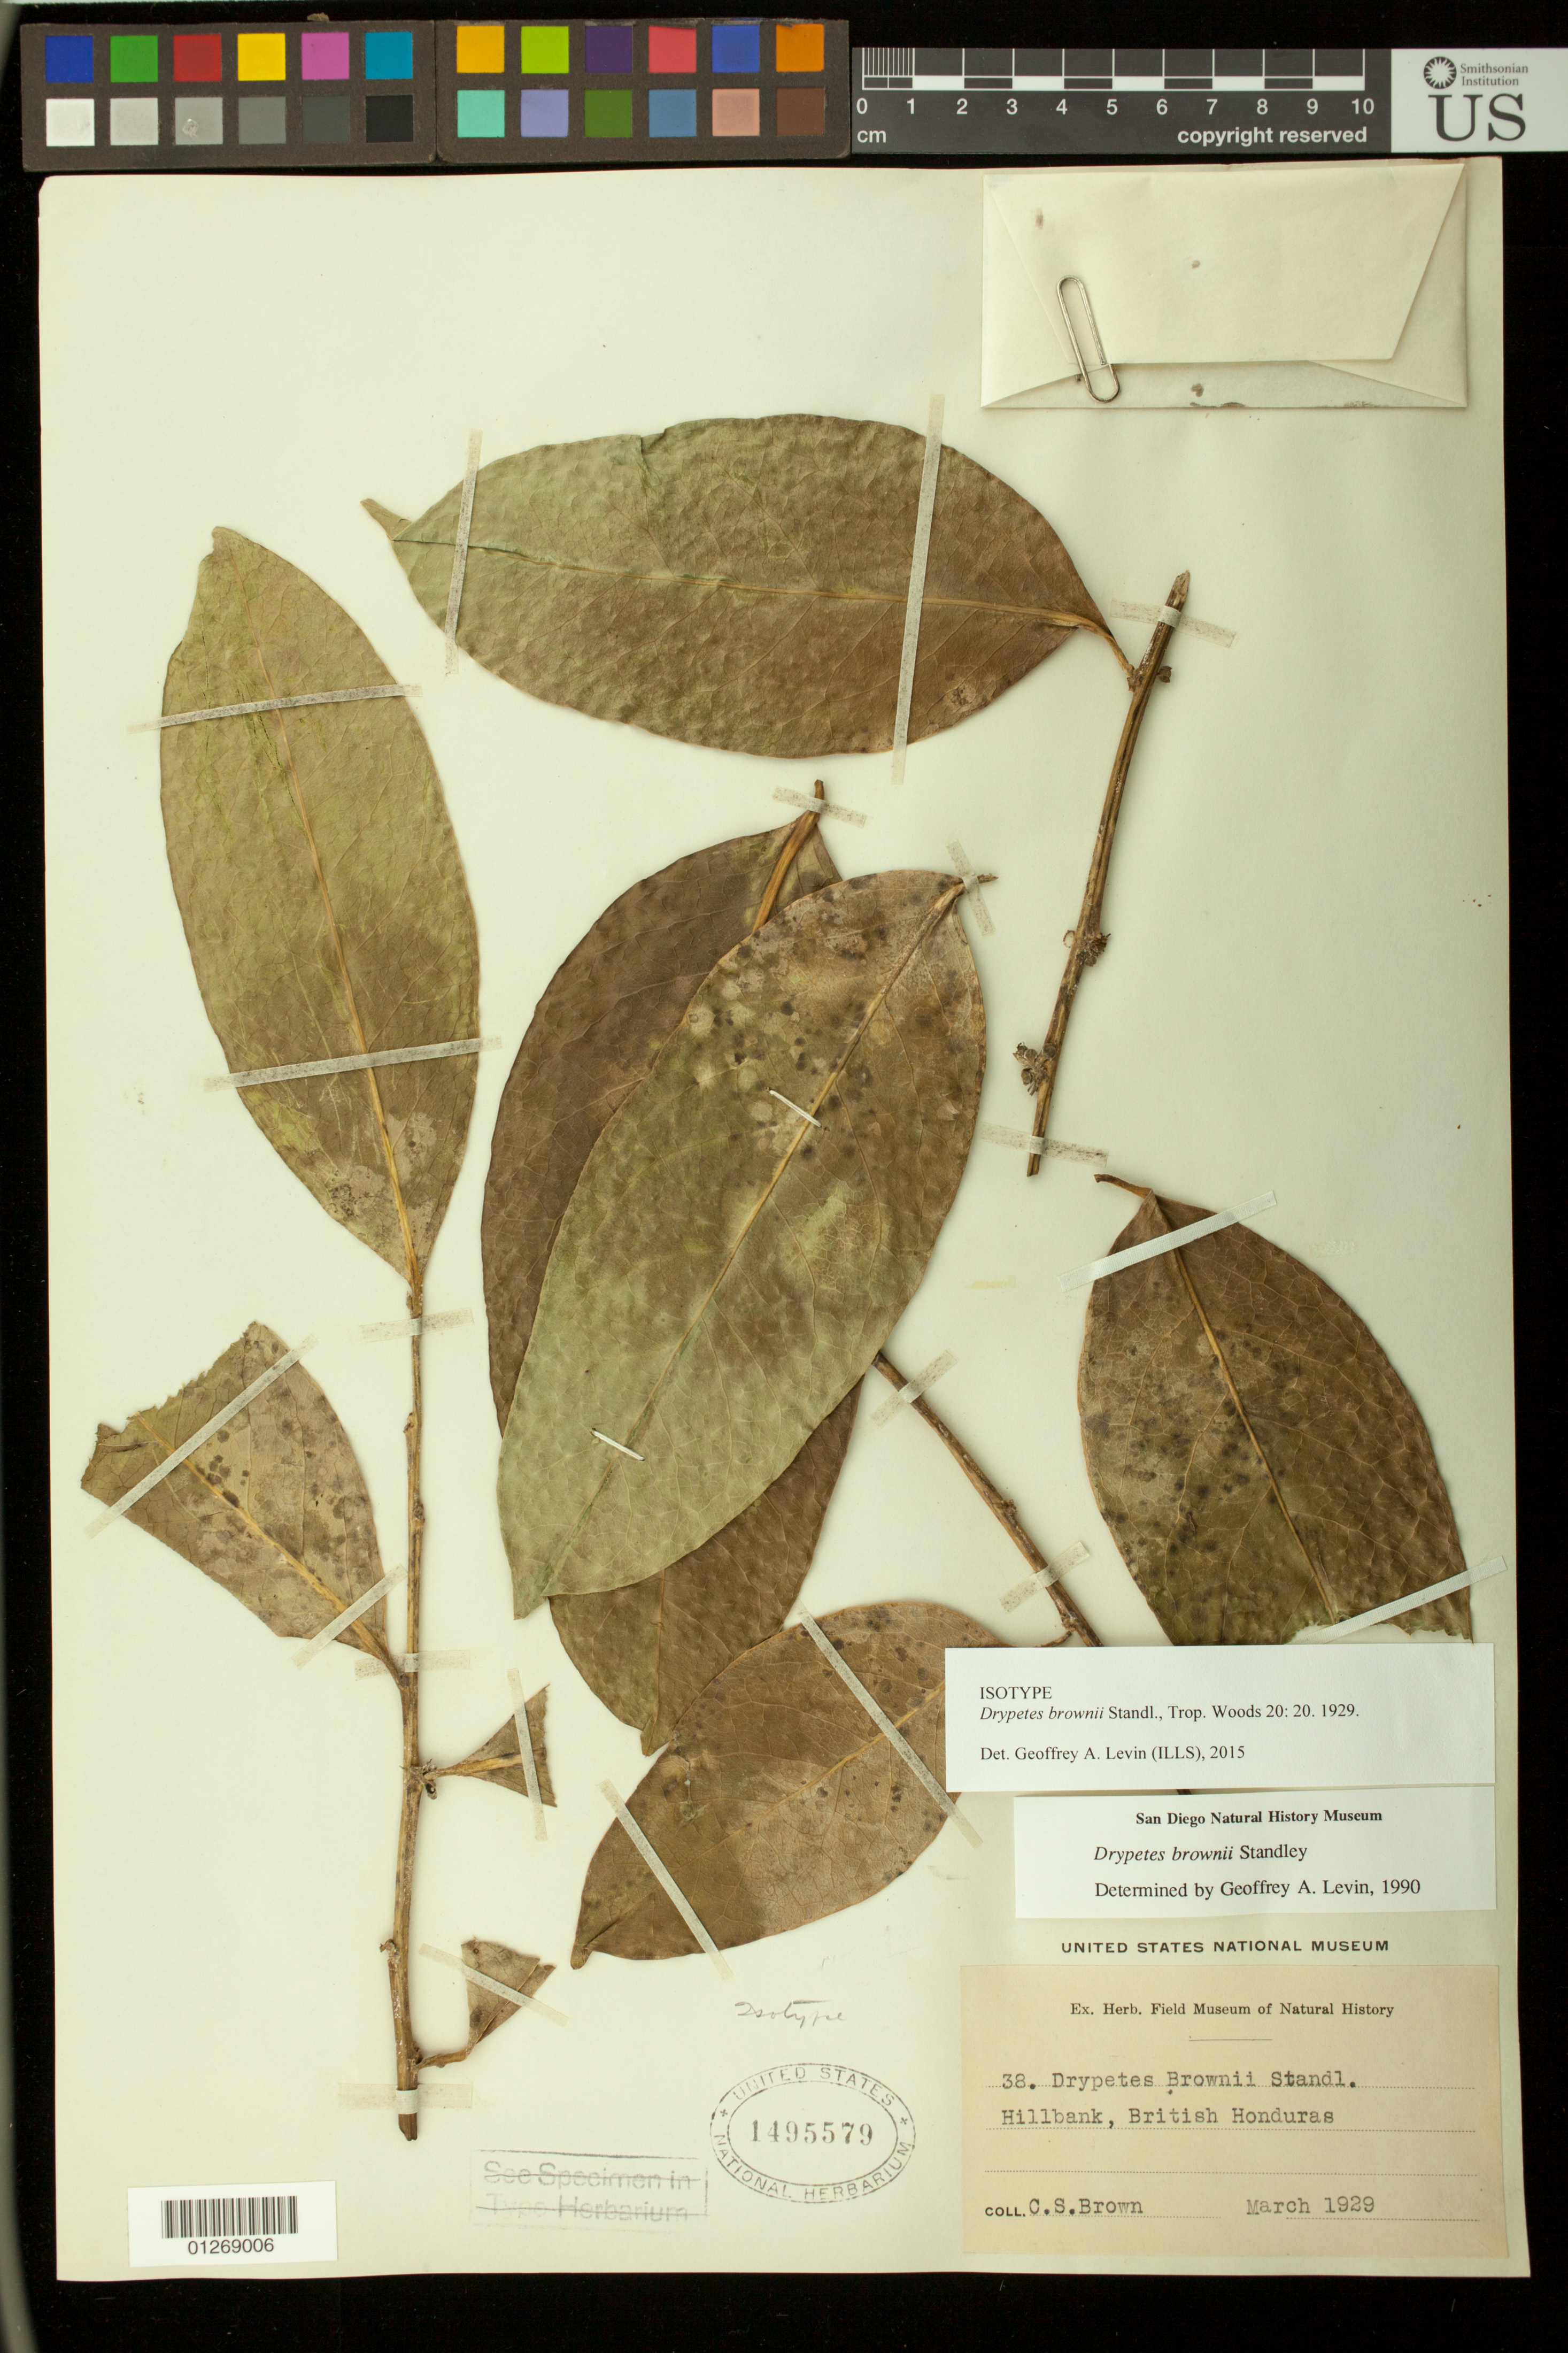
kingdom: Plantae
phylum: Tracheophyta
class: Magnoliopsida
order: Malpighiales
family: Putranjivaceae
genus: Drypetes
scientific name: Drypetes brownii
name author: Standl.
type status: Isotype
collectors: C. S. Brown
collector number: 38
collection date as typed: Mar 1929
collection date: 1929-03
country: Belize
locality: Hillbank.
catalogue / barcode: US 1495579